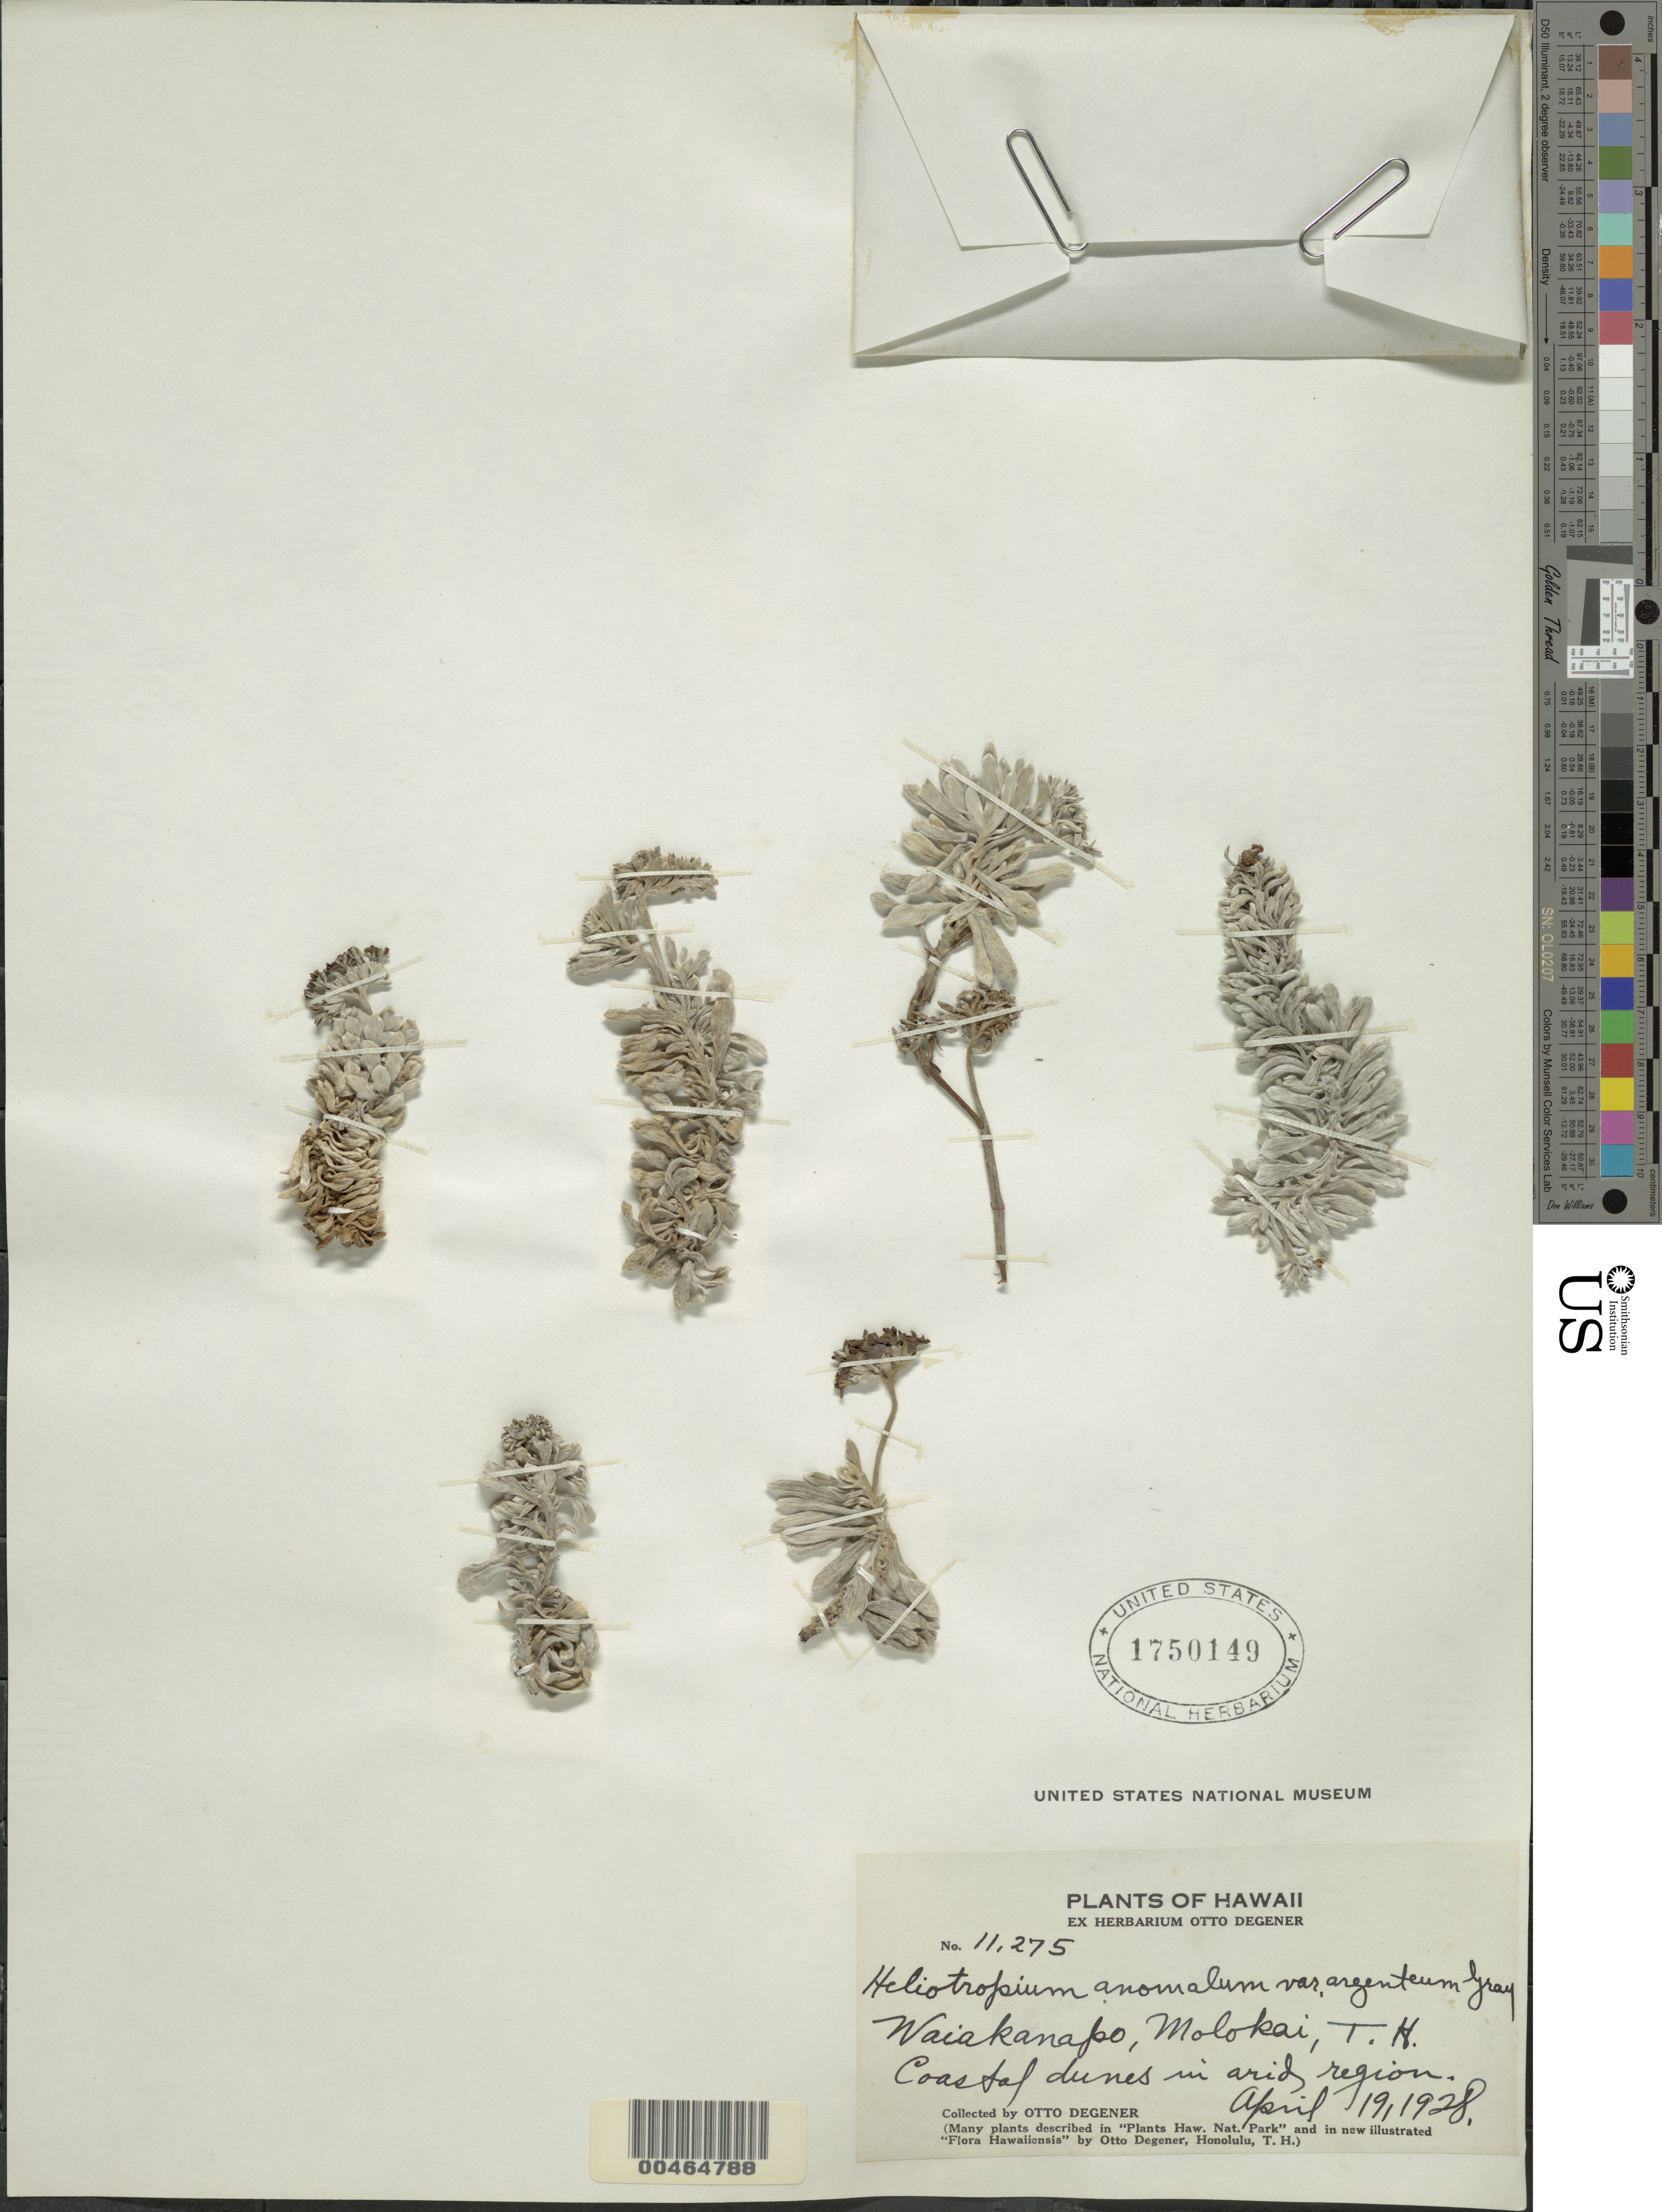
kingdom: Plantae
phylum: Tracheophyta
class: Magnoliopsida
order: Boraginales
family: Heliotropiaceae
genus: Heliotropium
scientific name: Heliotropium anomalum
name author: Hook. & Arn.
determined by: Wagner, W. L., (BOT), Smithsonian Institution - National Museum of Natural History (UNITED STATES)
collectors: O. Degener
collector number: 11275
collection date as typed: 19 Apr 1928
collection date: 1928-04-19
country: United States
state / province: Hawaii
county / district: Maui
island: Moloka'i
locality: Waiakanapo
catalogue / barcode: US 1750149